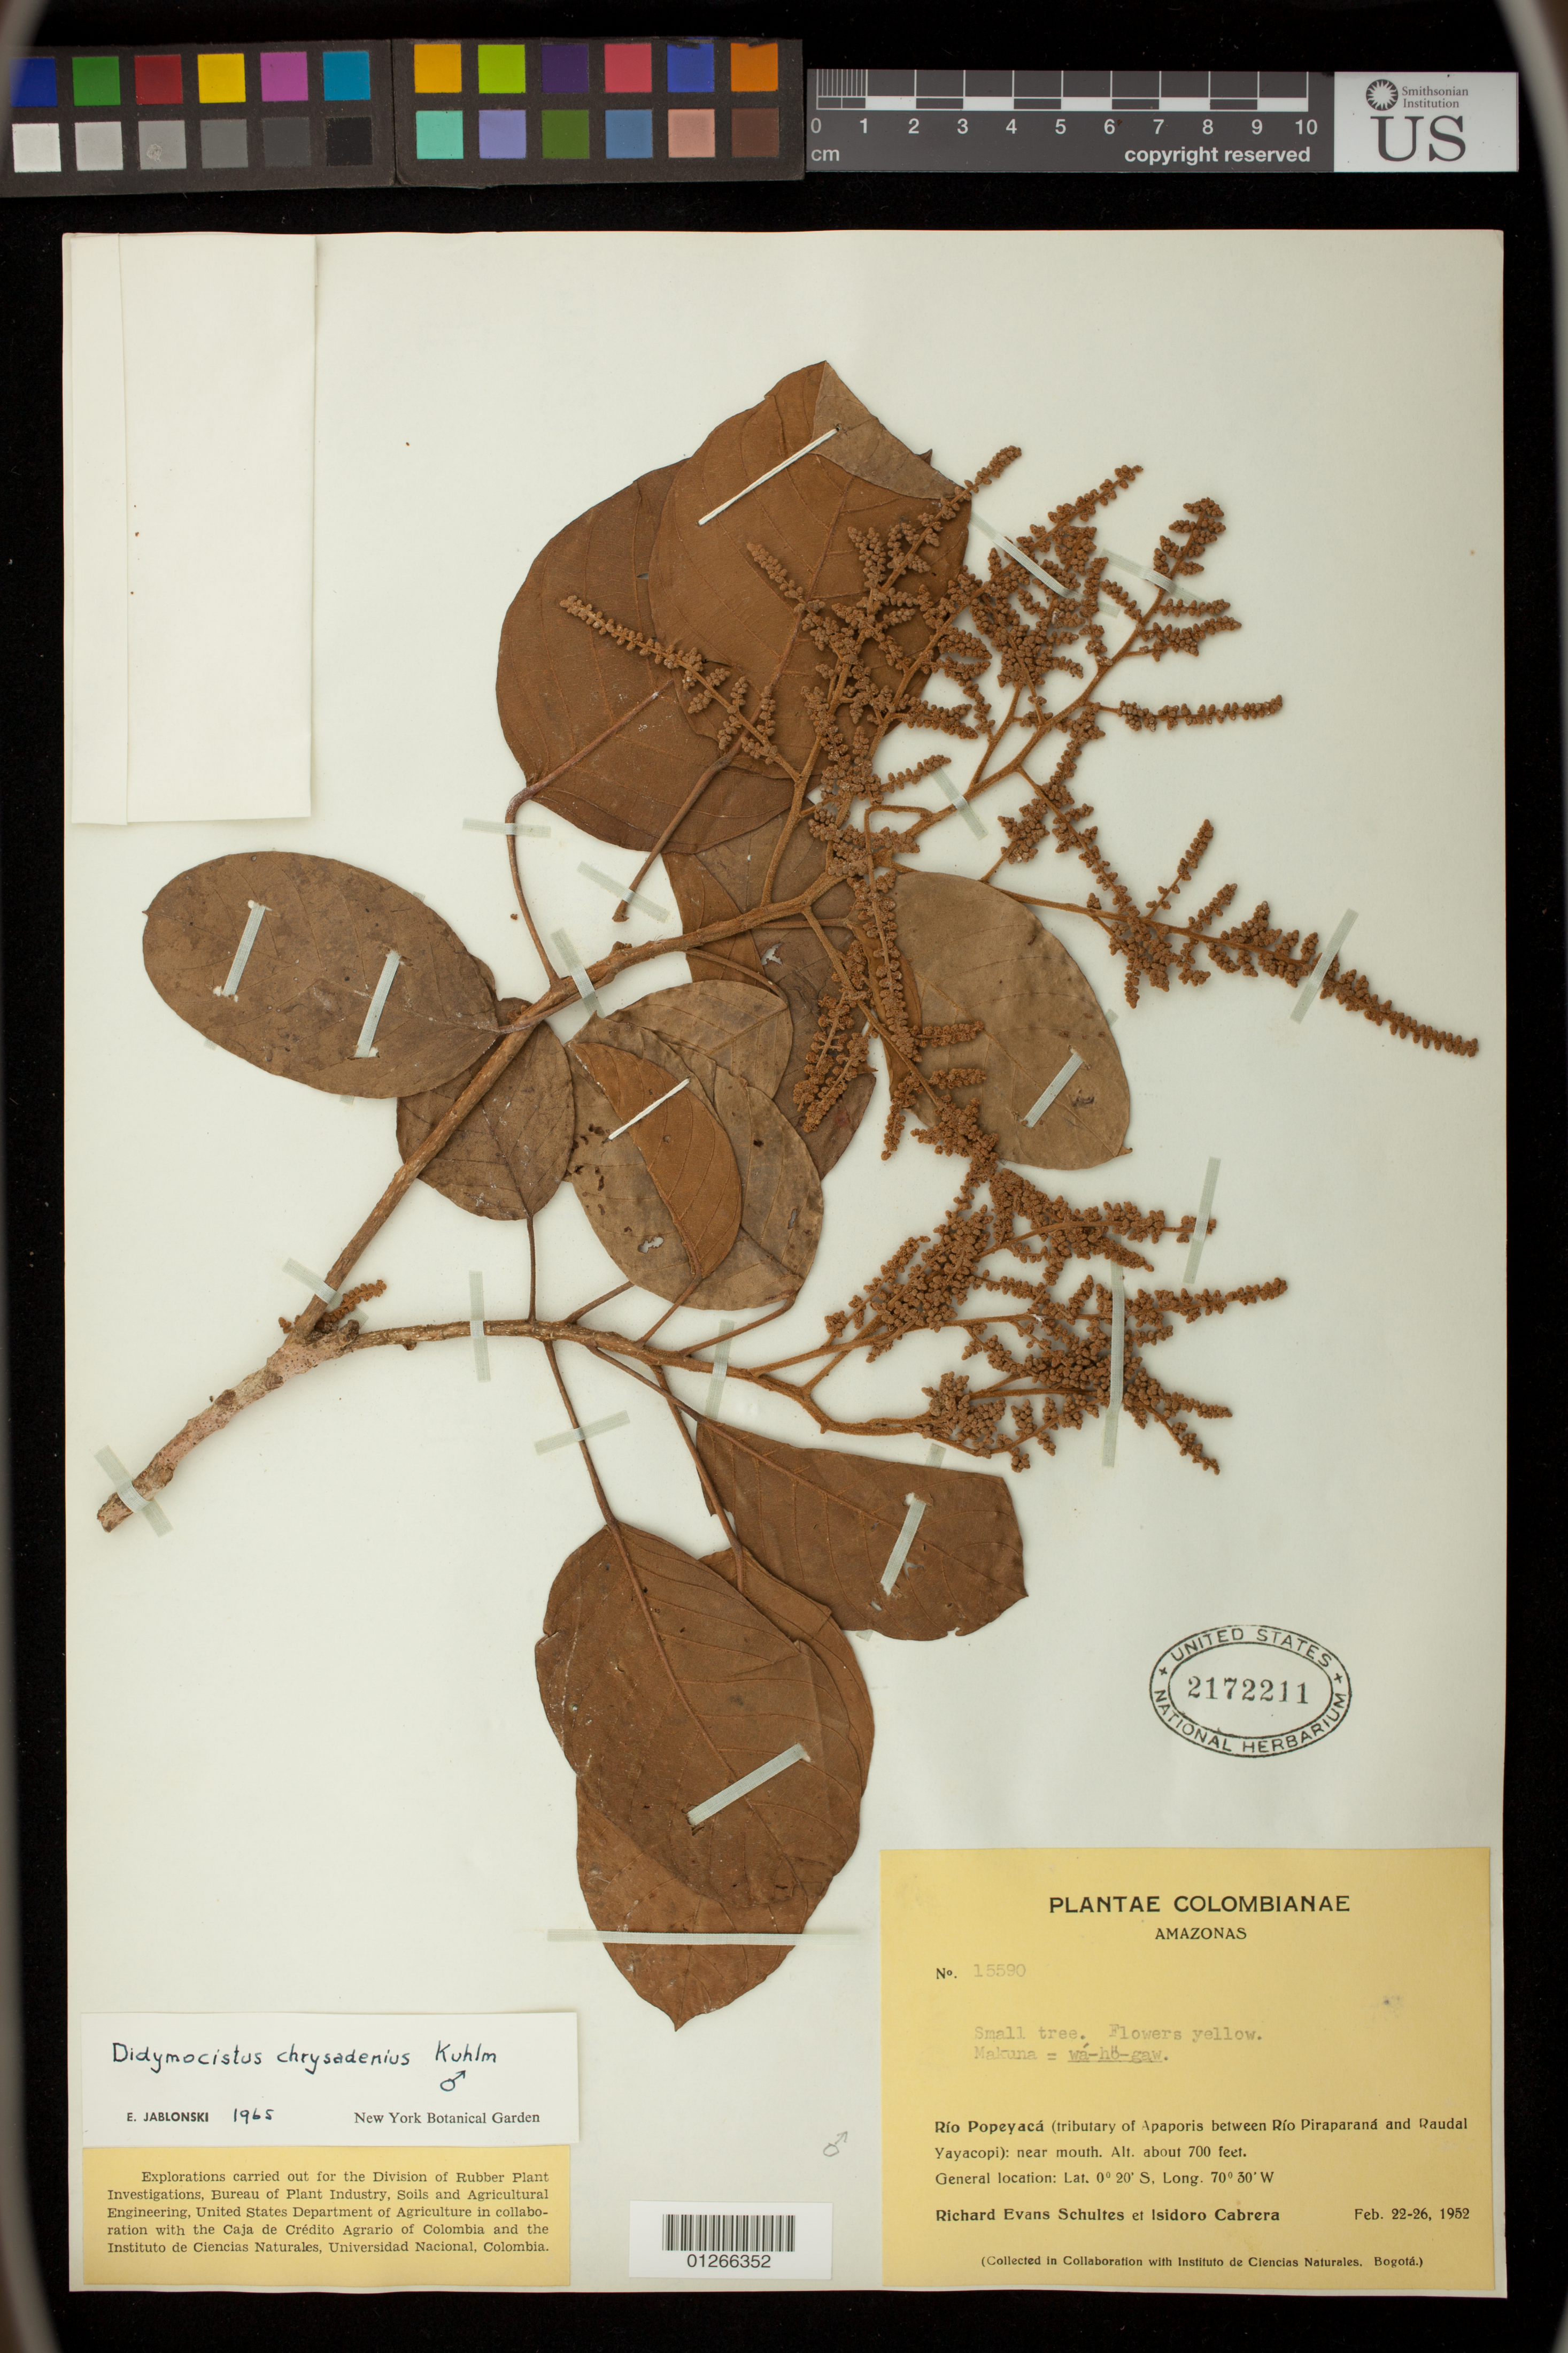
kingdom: Plantae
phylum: Tracheophyta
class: Magnoliopsida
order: Malpighiales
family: Phyllanthaceae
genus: Didymocistus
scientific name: Didymocistus chrysadenius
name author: Kuhlm.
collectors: R. E. Schultes & I. Cabrera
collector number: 15590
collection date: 1952-02-22/1952-02-26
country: Colombia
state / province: Amazônas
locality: Rio Popeyaca, (tributary of Apaporis between Rio Piraparana and Raudal Yayacopi): near mouth.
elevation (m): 213